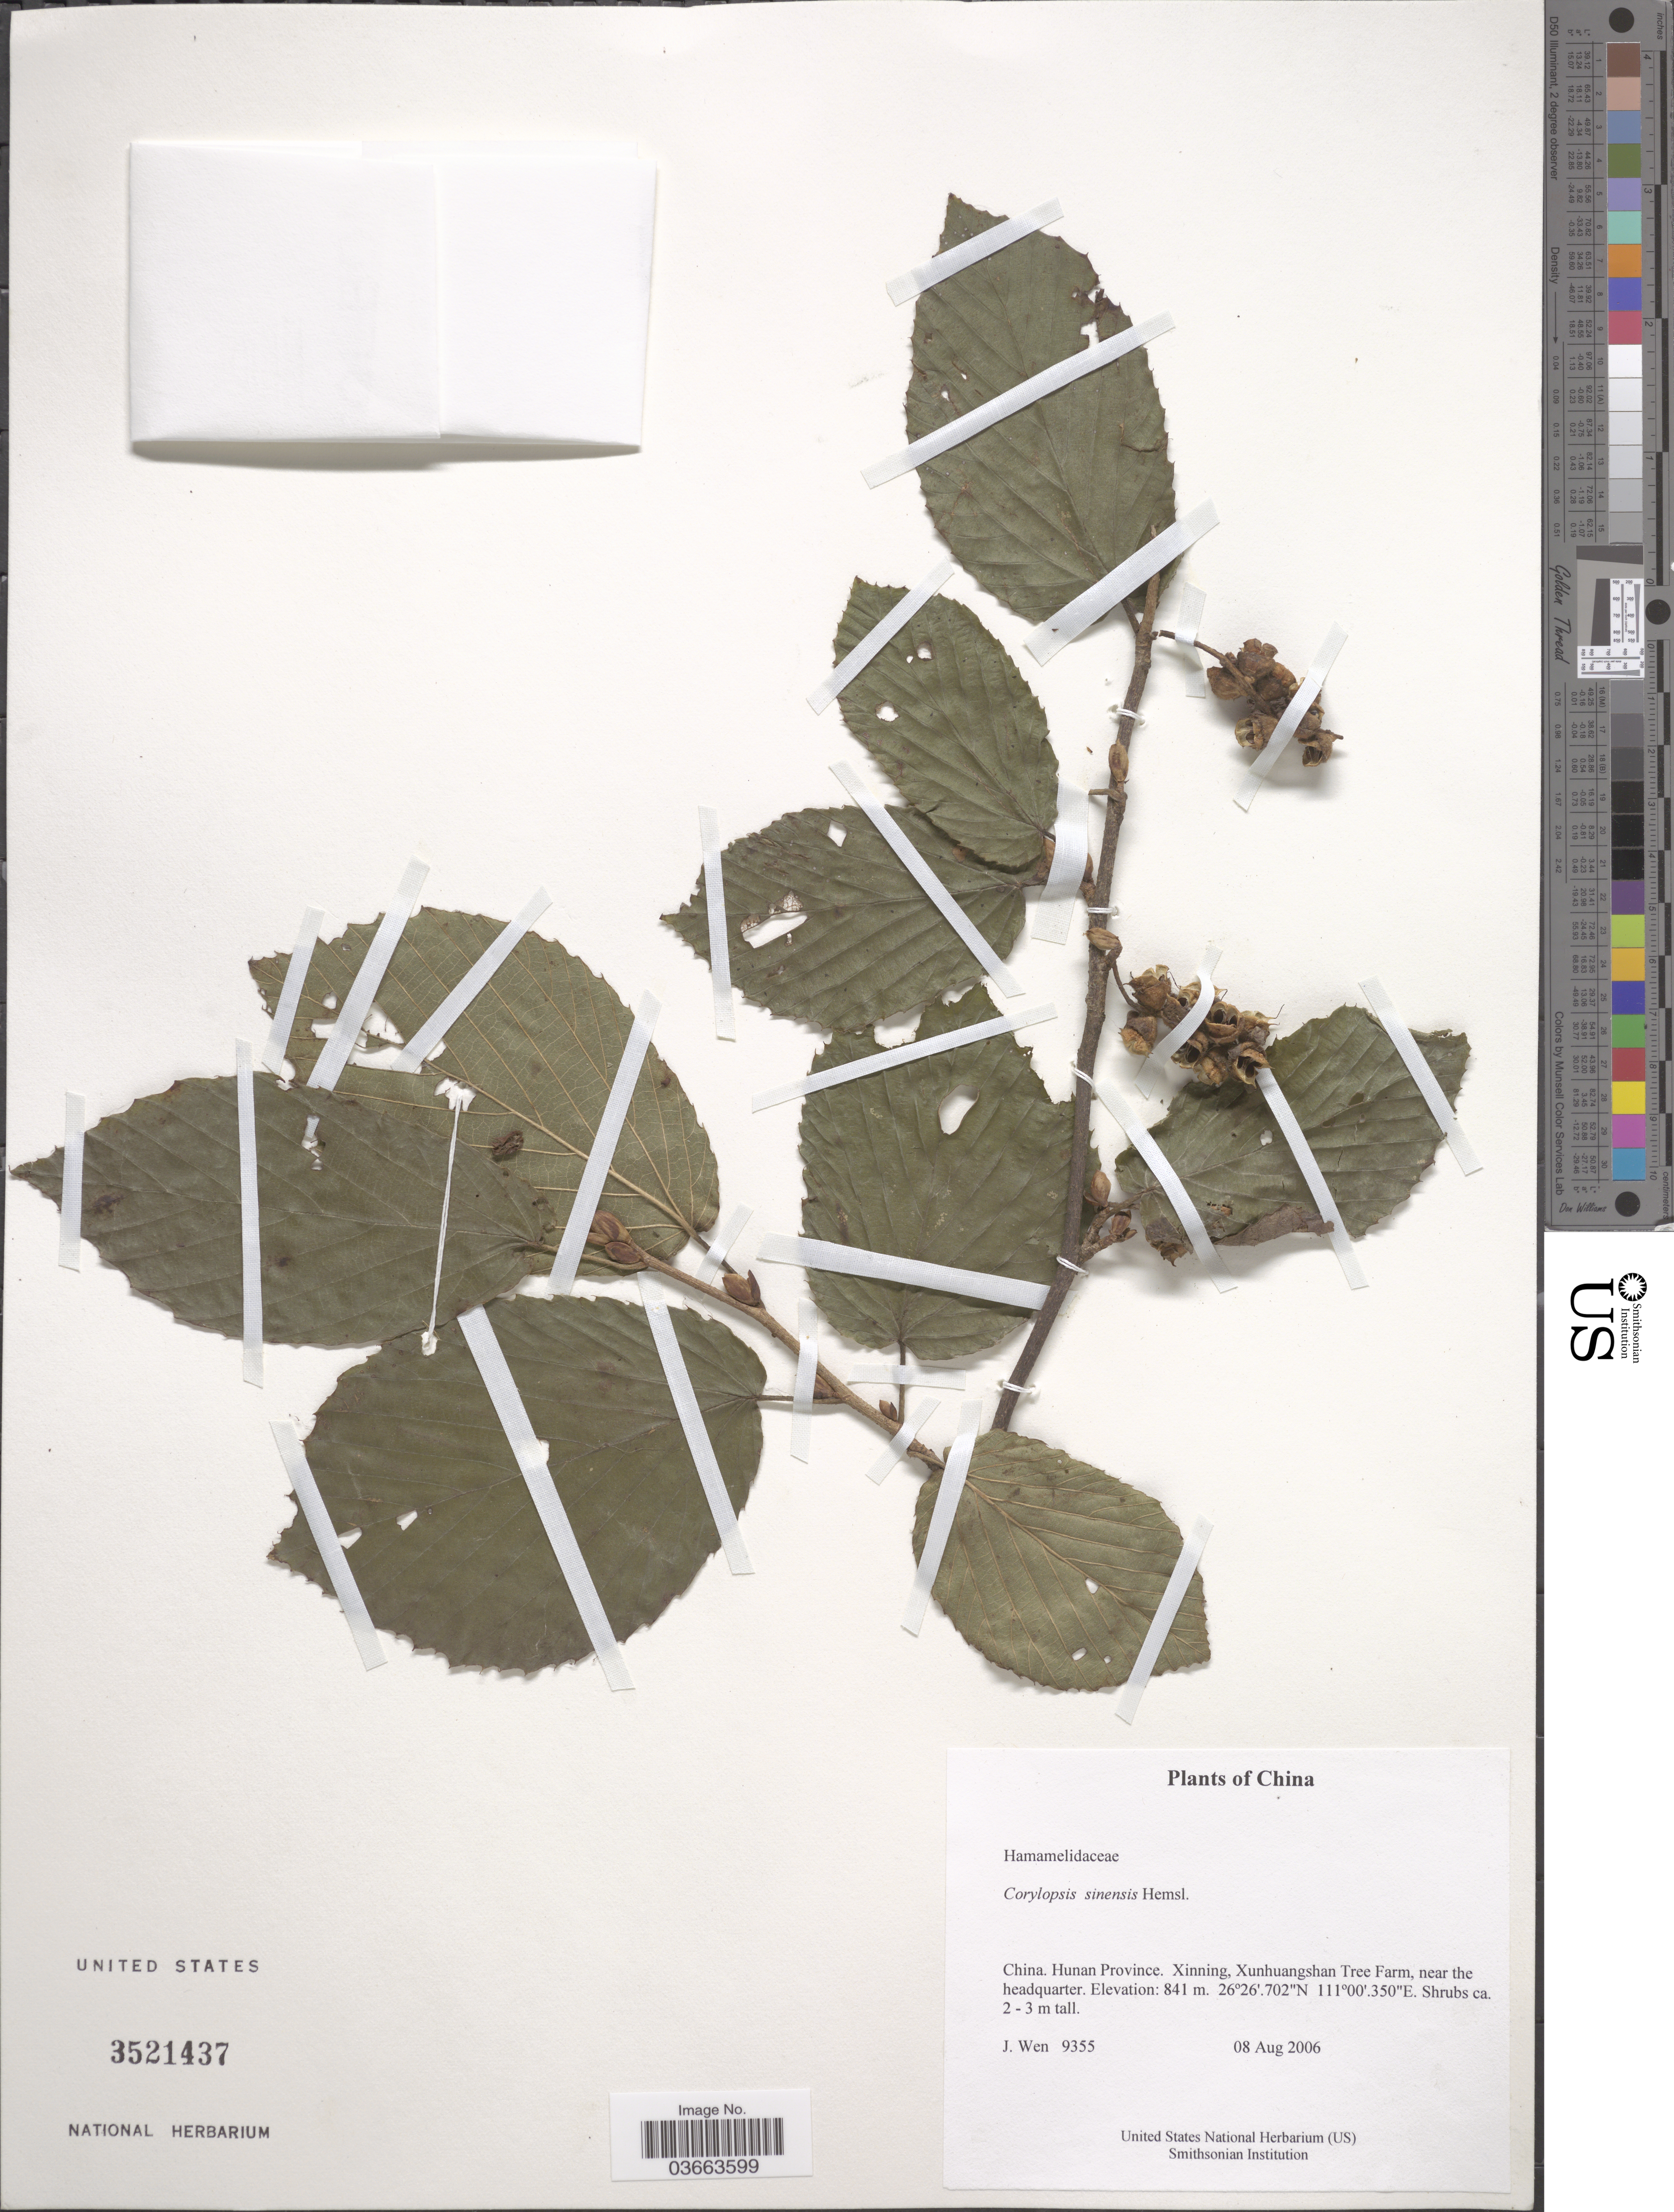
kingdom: Plantae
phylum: Tracheophyta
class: Magnoliopsida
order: Saxifragales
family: Hamamelidaceae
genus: Corylopsis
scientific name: Corylopsis sinensis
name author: Hemsl.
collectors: J. Wen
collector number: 9355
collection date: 2006-08-08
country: China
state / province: Hunan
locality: Xinning, Xunhuangshan Tree Farm, near the headquarter.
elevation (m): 841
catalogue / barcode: US 3521437